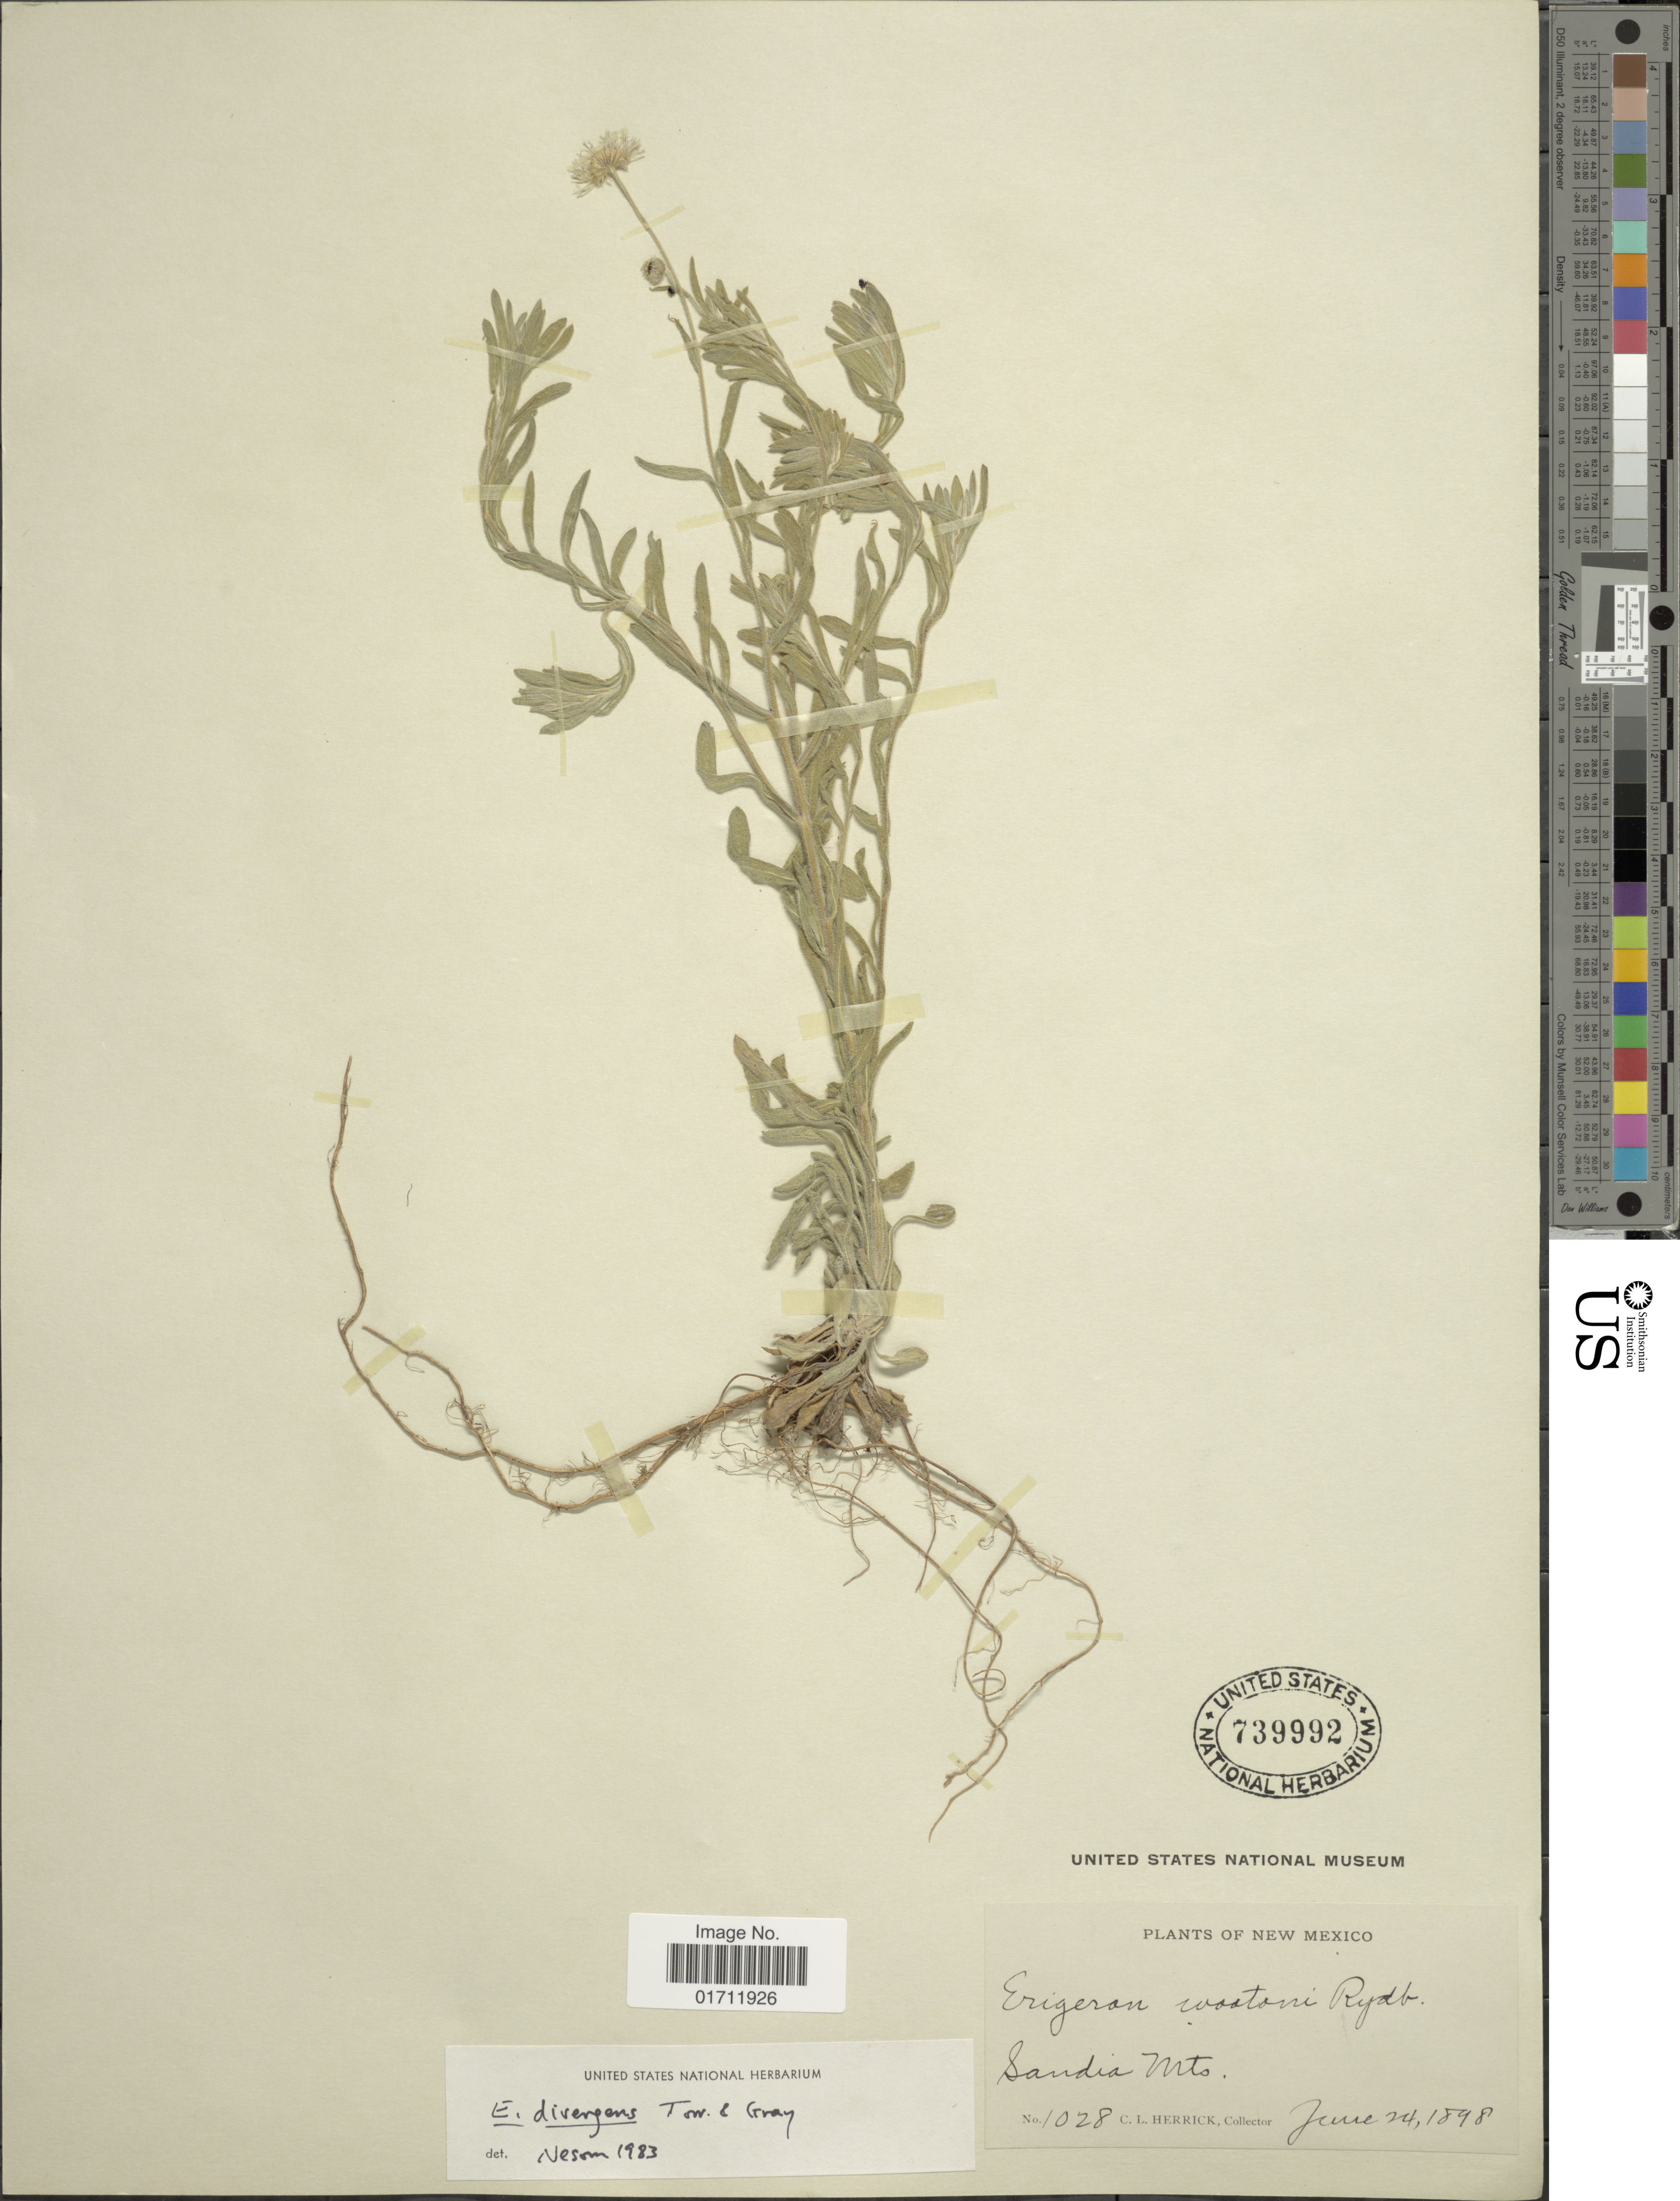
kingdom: Plantae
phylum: Tracheophyta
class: Magnoliopsida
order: Asterales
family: Asteraceae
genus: Erigeron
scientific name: Erigeron divergens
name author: Torr. & A. Gray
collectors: C. Herrick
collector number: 1028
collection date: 1898-06-24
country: United States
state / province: New Mexico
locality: Sandia Mts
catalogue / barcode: US 739992